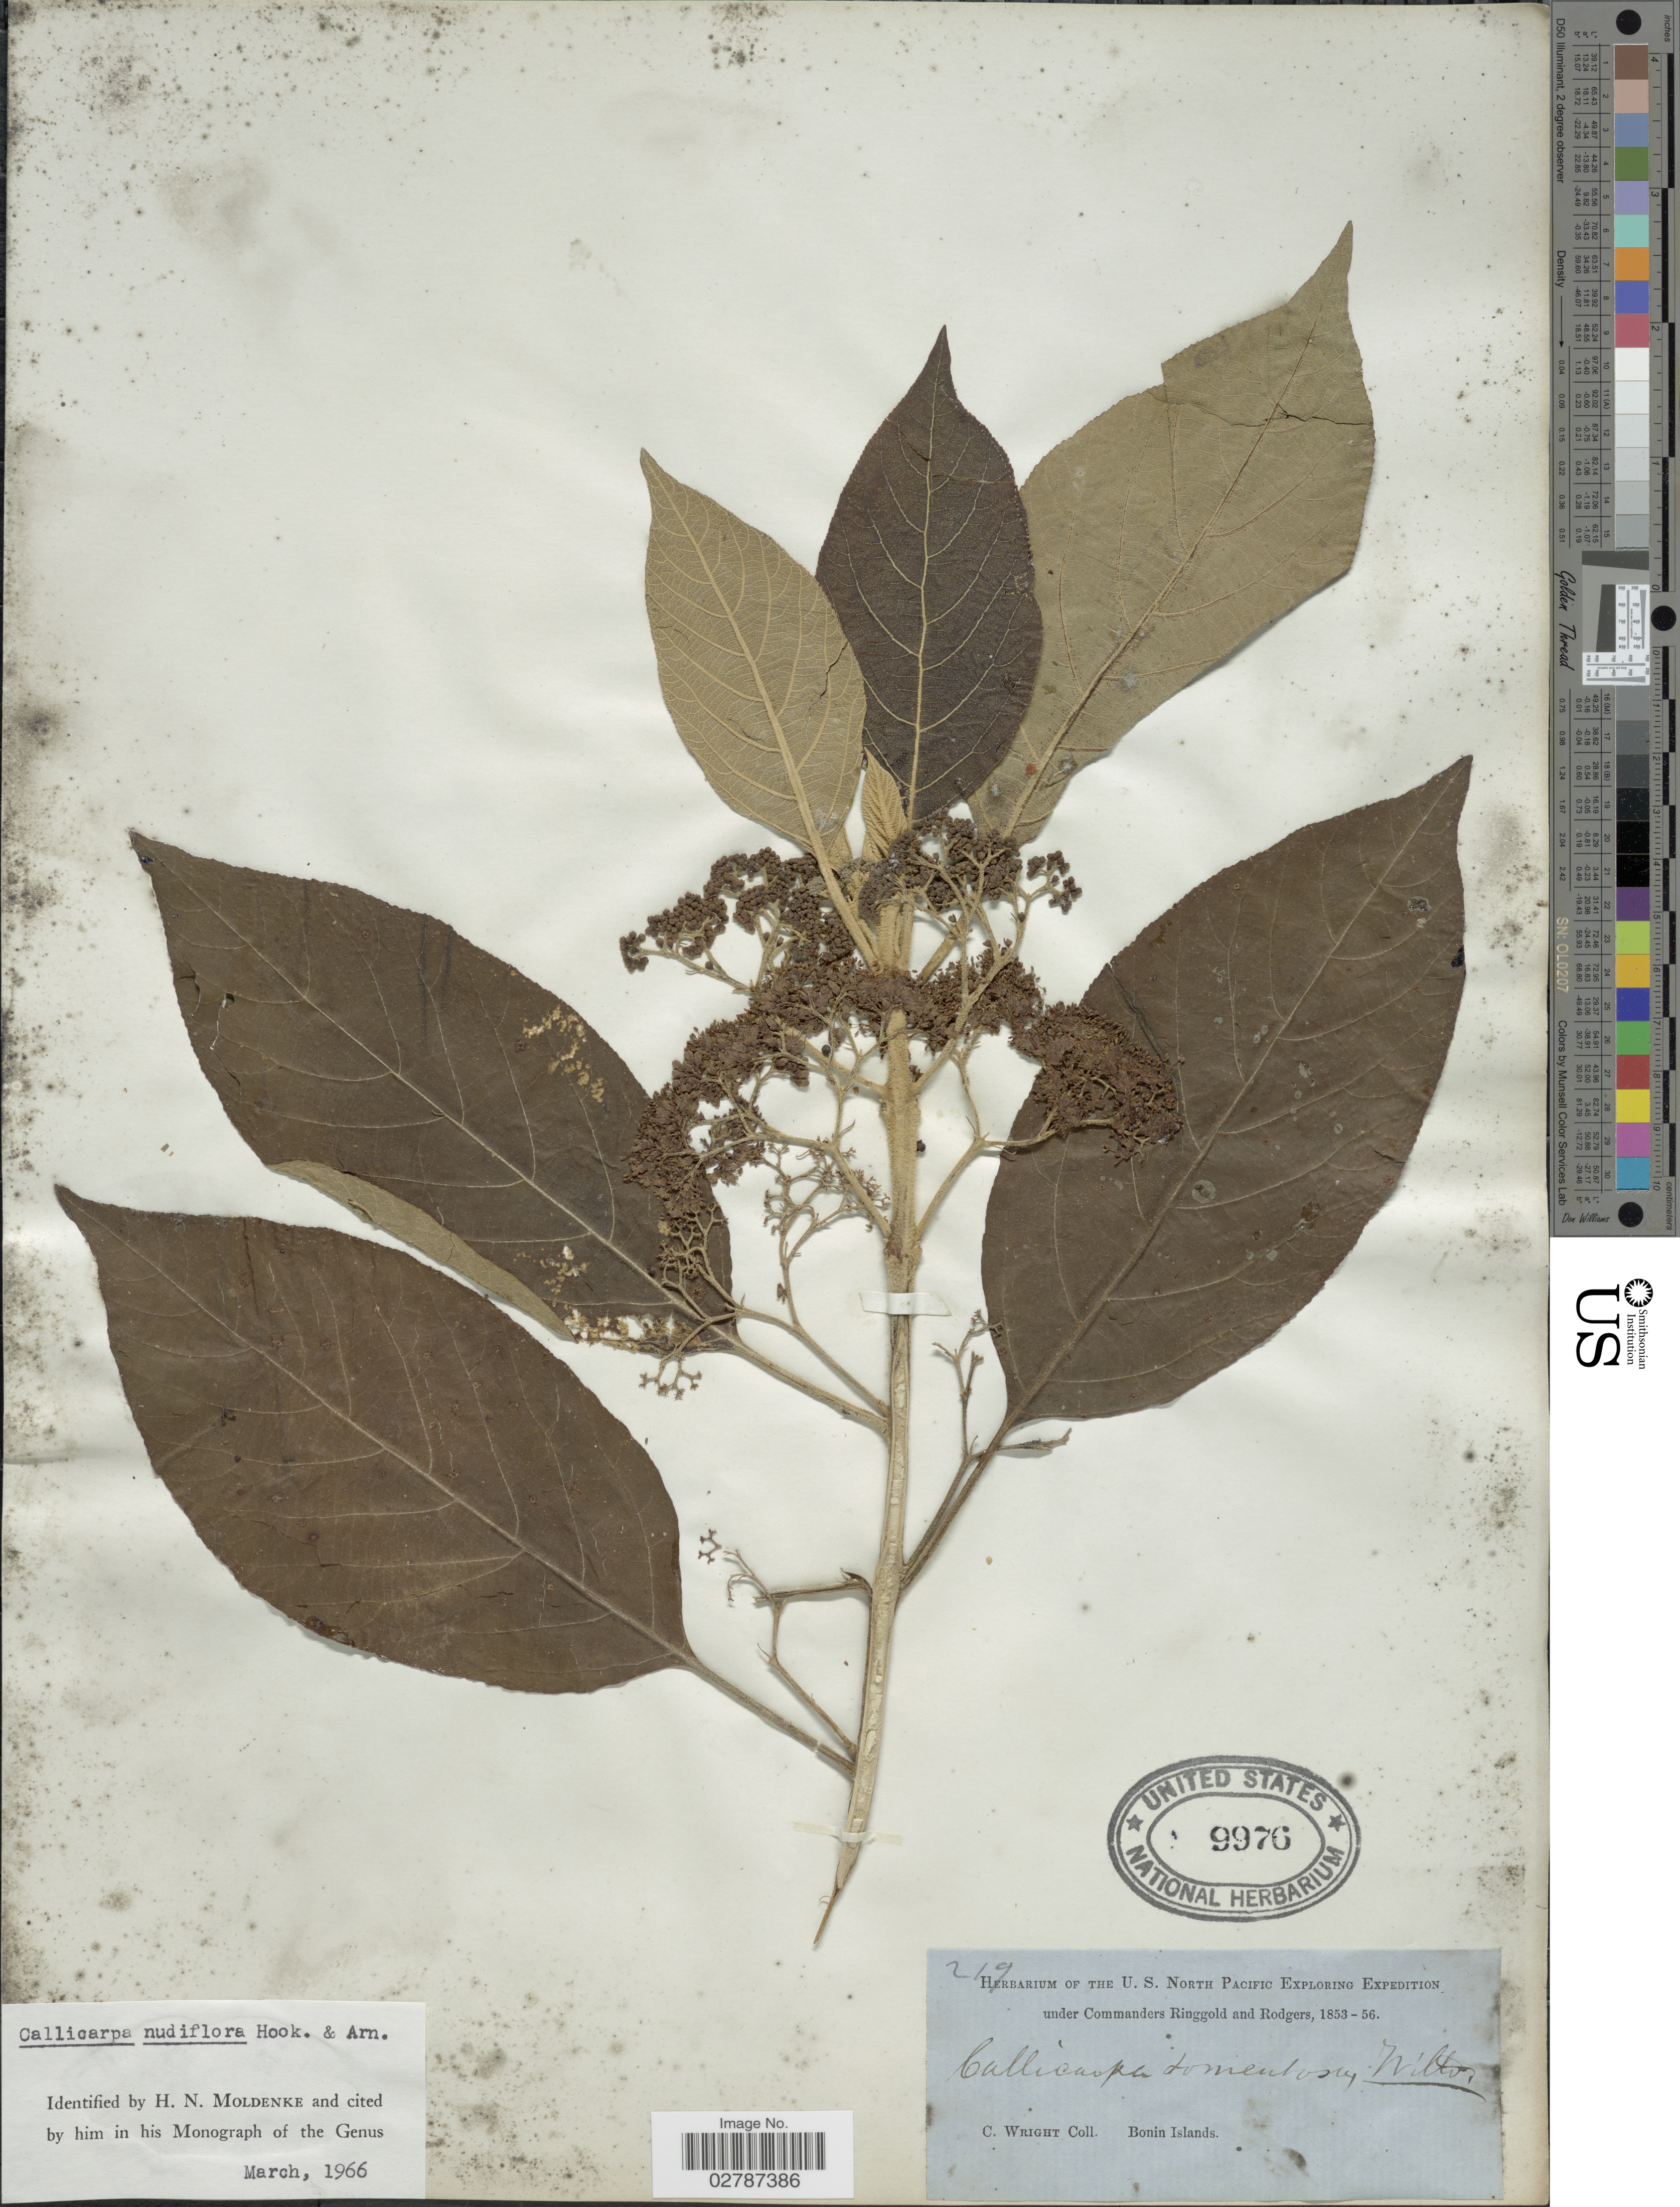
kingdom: Plantae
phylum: Tracheophyta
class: Magnoliopsida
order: Lamiales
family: Lamiaceae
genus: Callicarpa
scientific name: Callicarpa nudiflora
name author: Hook. & Arn.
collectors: C. Wright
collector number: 219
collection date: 1853/1856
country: Japan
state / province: Tokyo, Federal City of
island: Bonin Islands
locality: Bonin Islands.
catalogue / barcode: US 9976